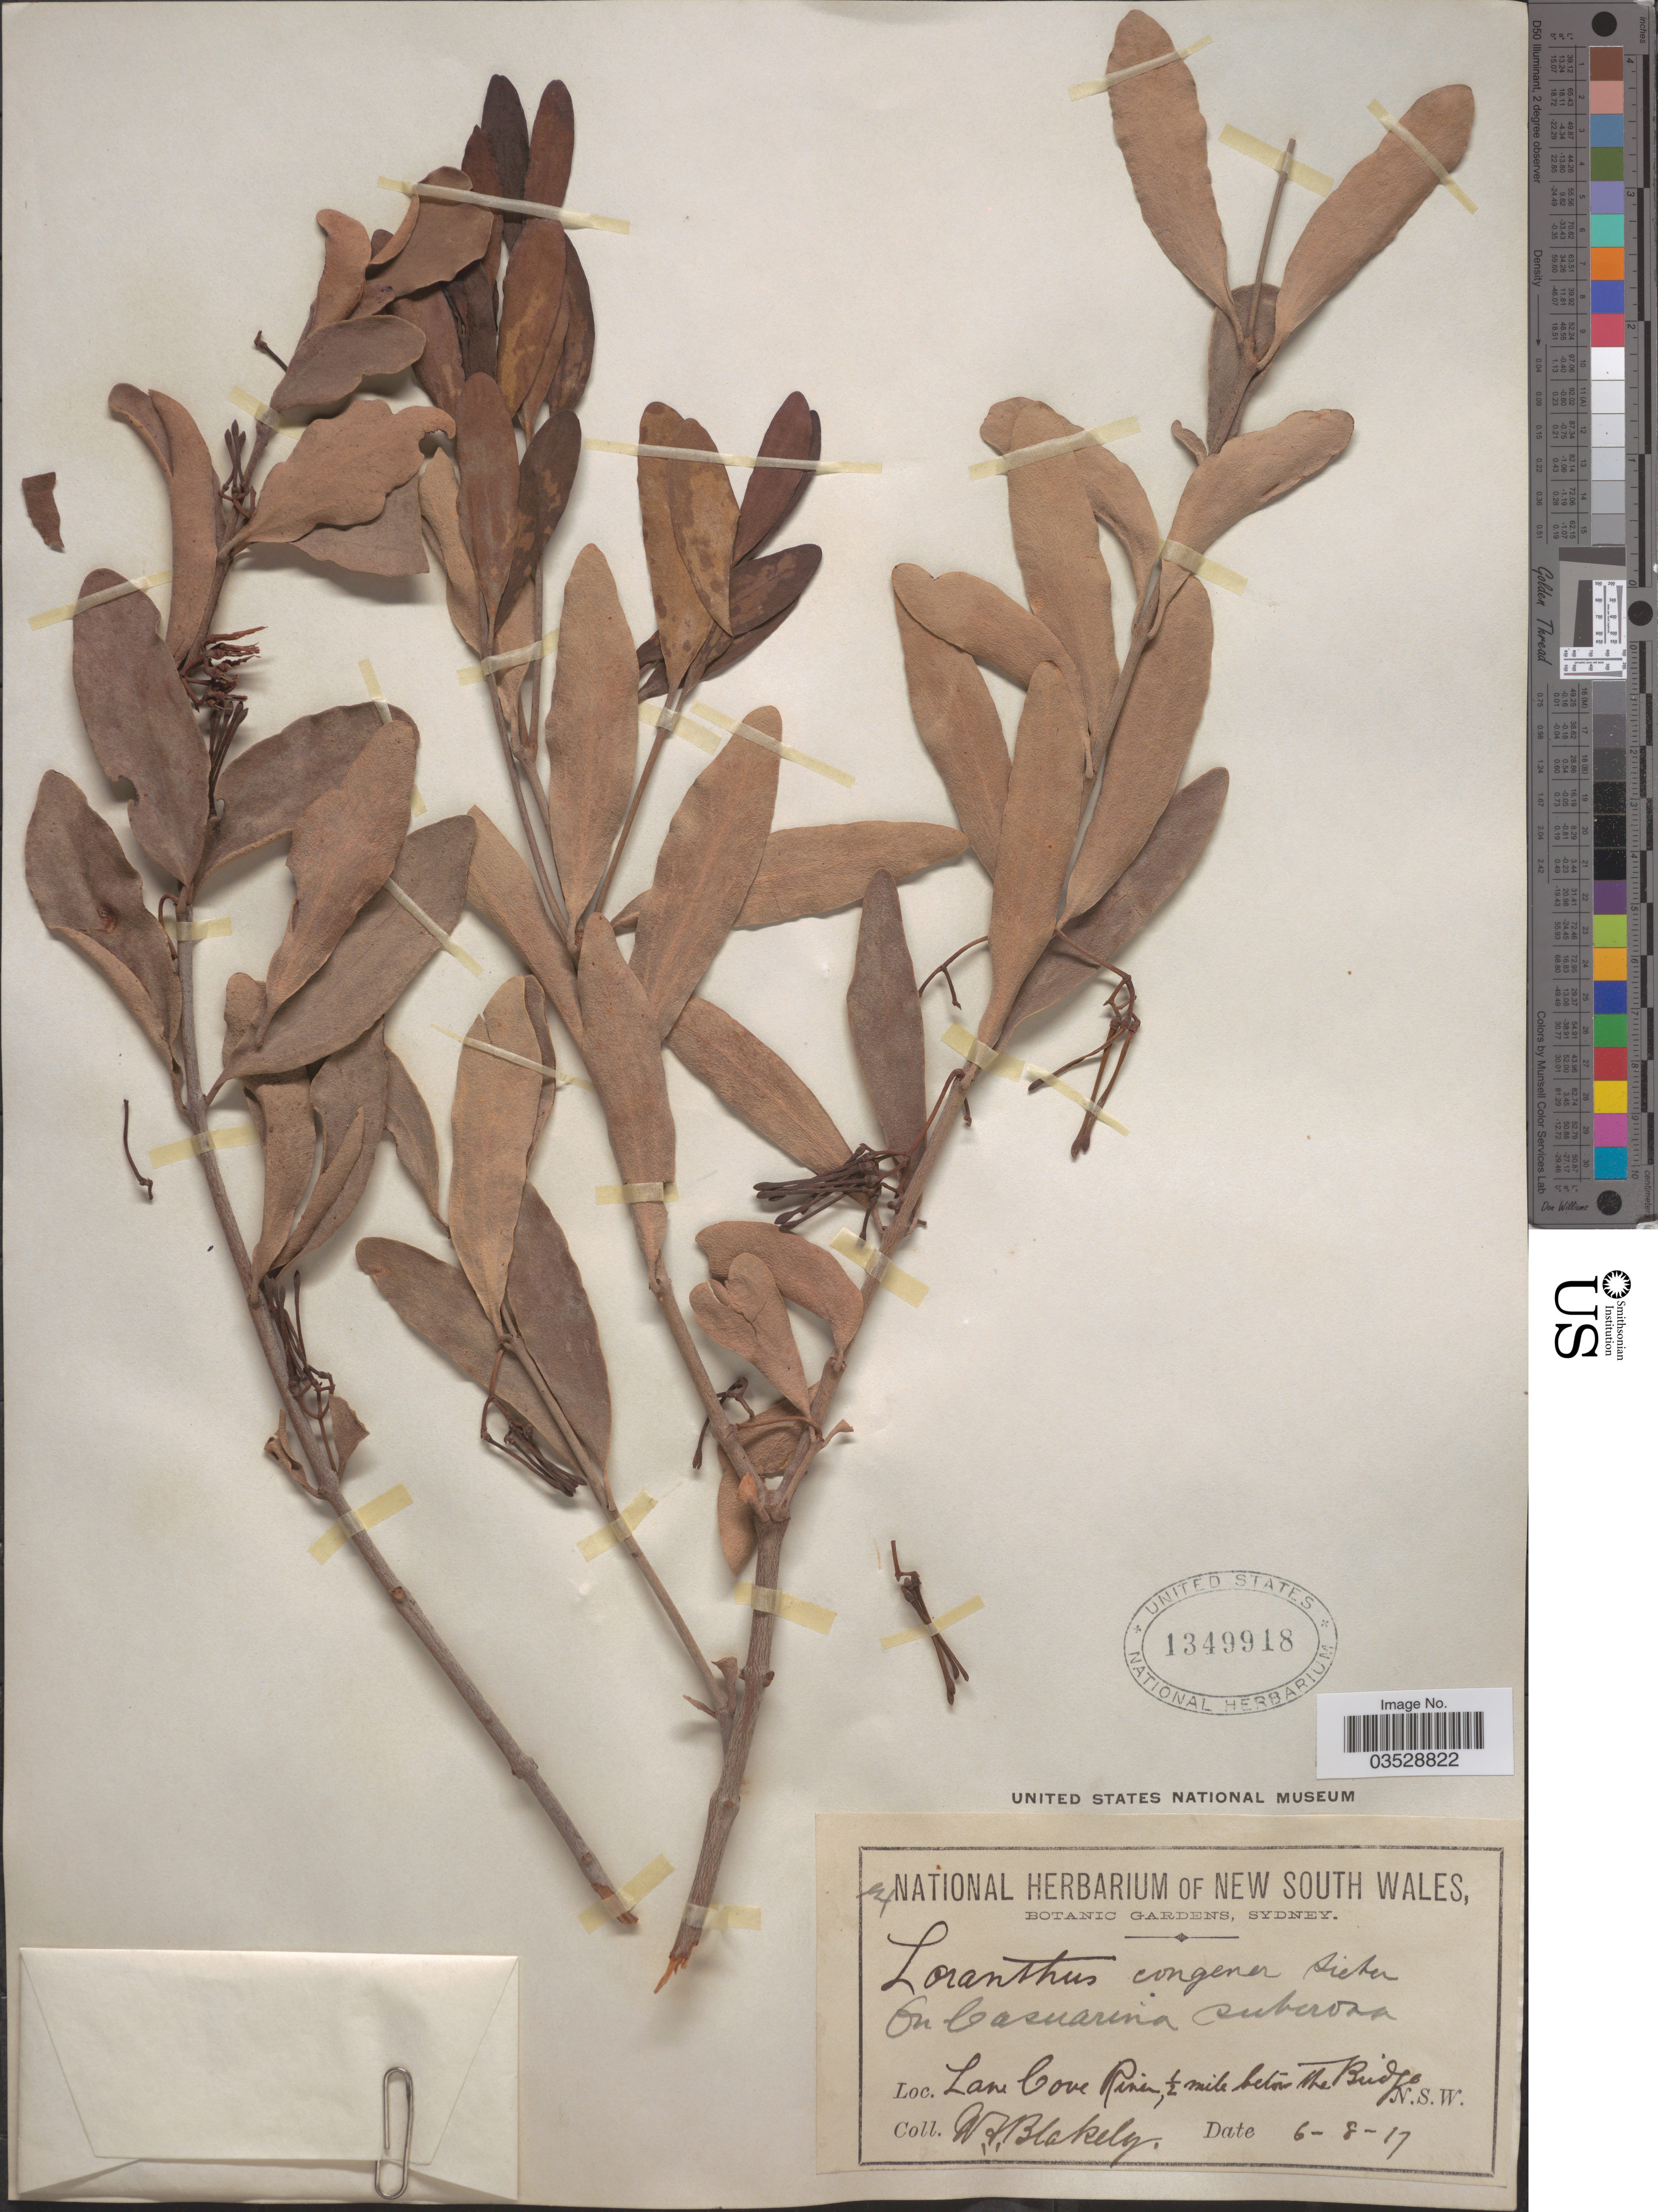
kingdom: Plantae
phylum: Tracheophyta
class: Magnoliopsida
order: Santalales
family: Loranthaceae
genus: Amyema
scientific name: Amyema congener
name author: (Sieber ex Schult. & Schult. f.) Tiegh.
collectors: W. Blakely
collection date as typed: Transcribed d/m/y: 6/8/17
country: Australia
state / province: New South Wales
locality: Lane Cove River, ½ mile below the Bridge.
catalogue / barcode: US 1349918